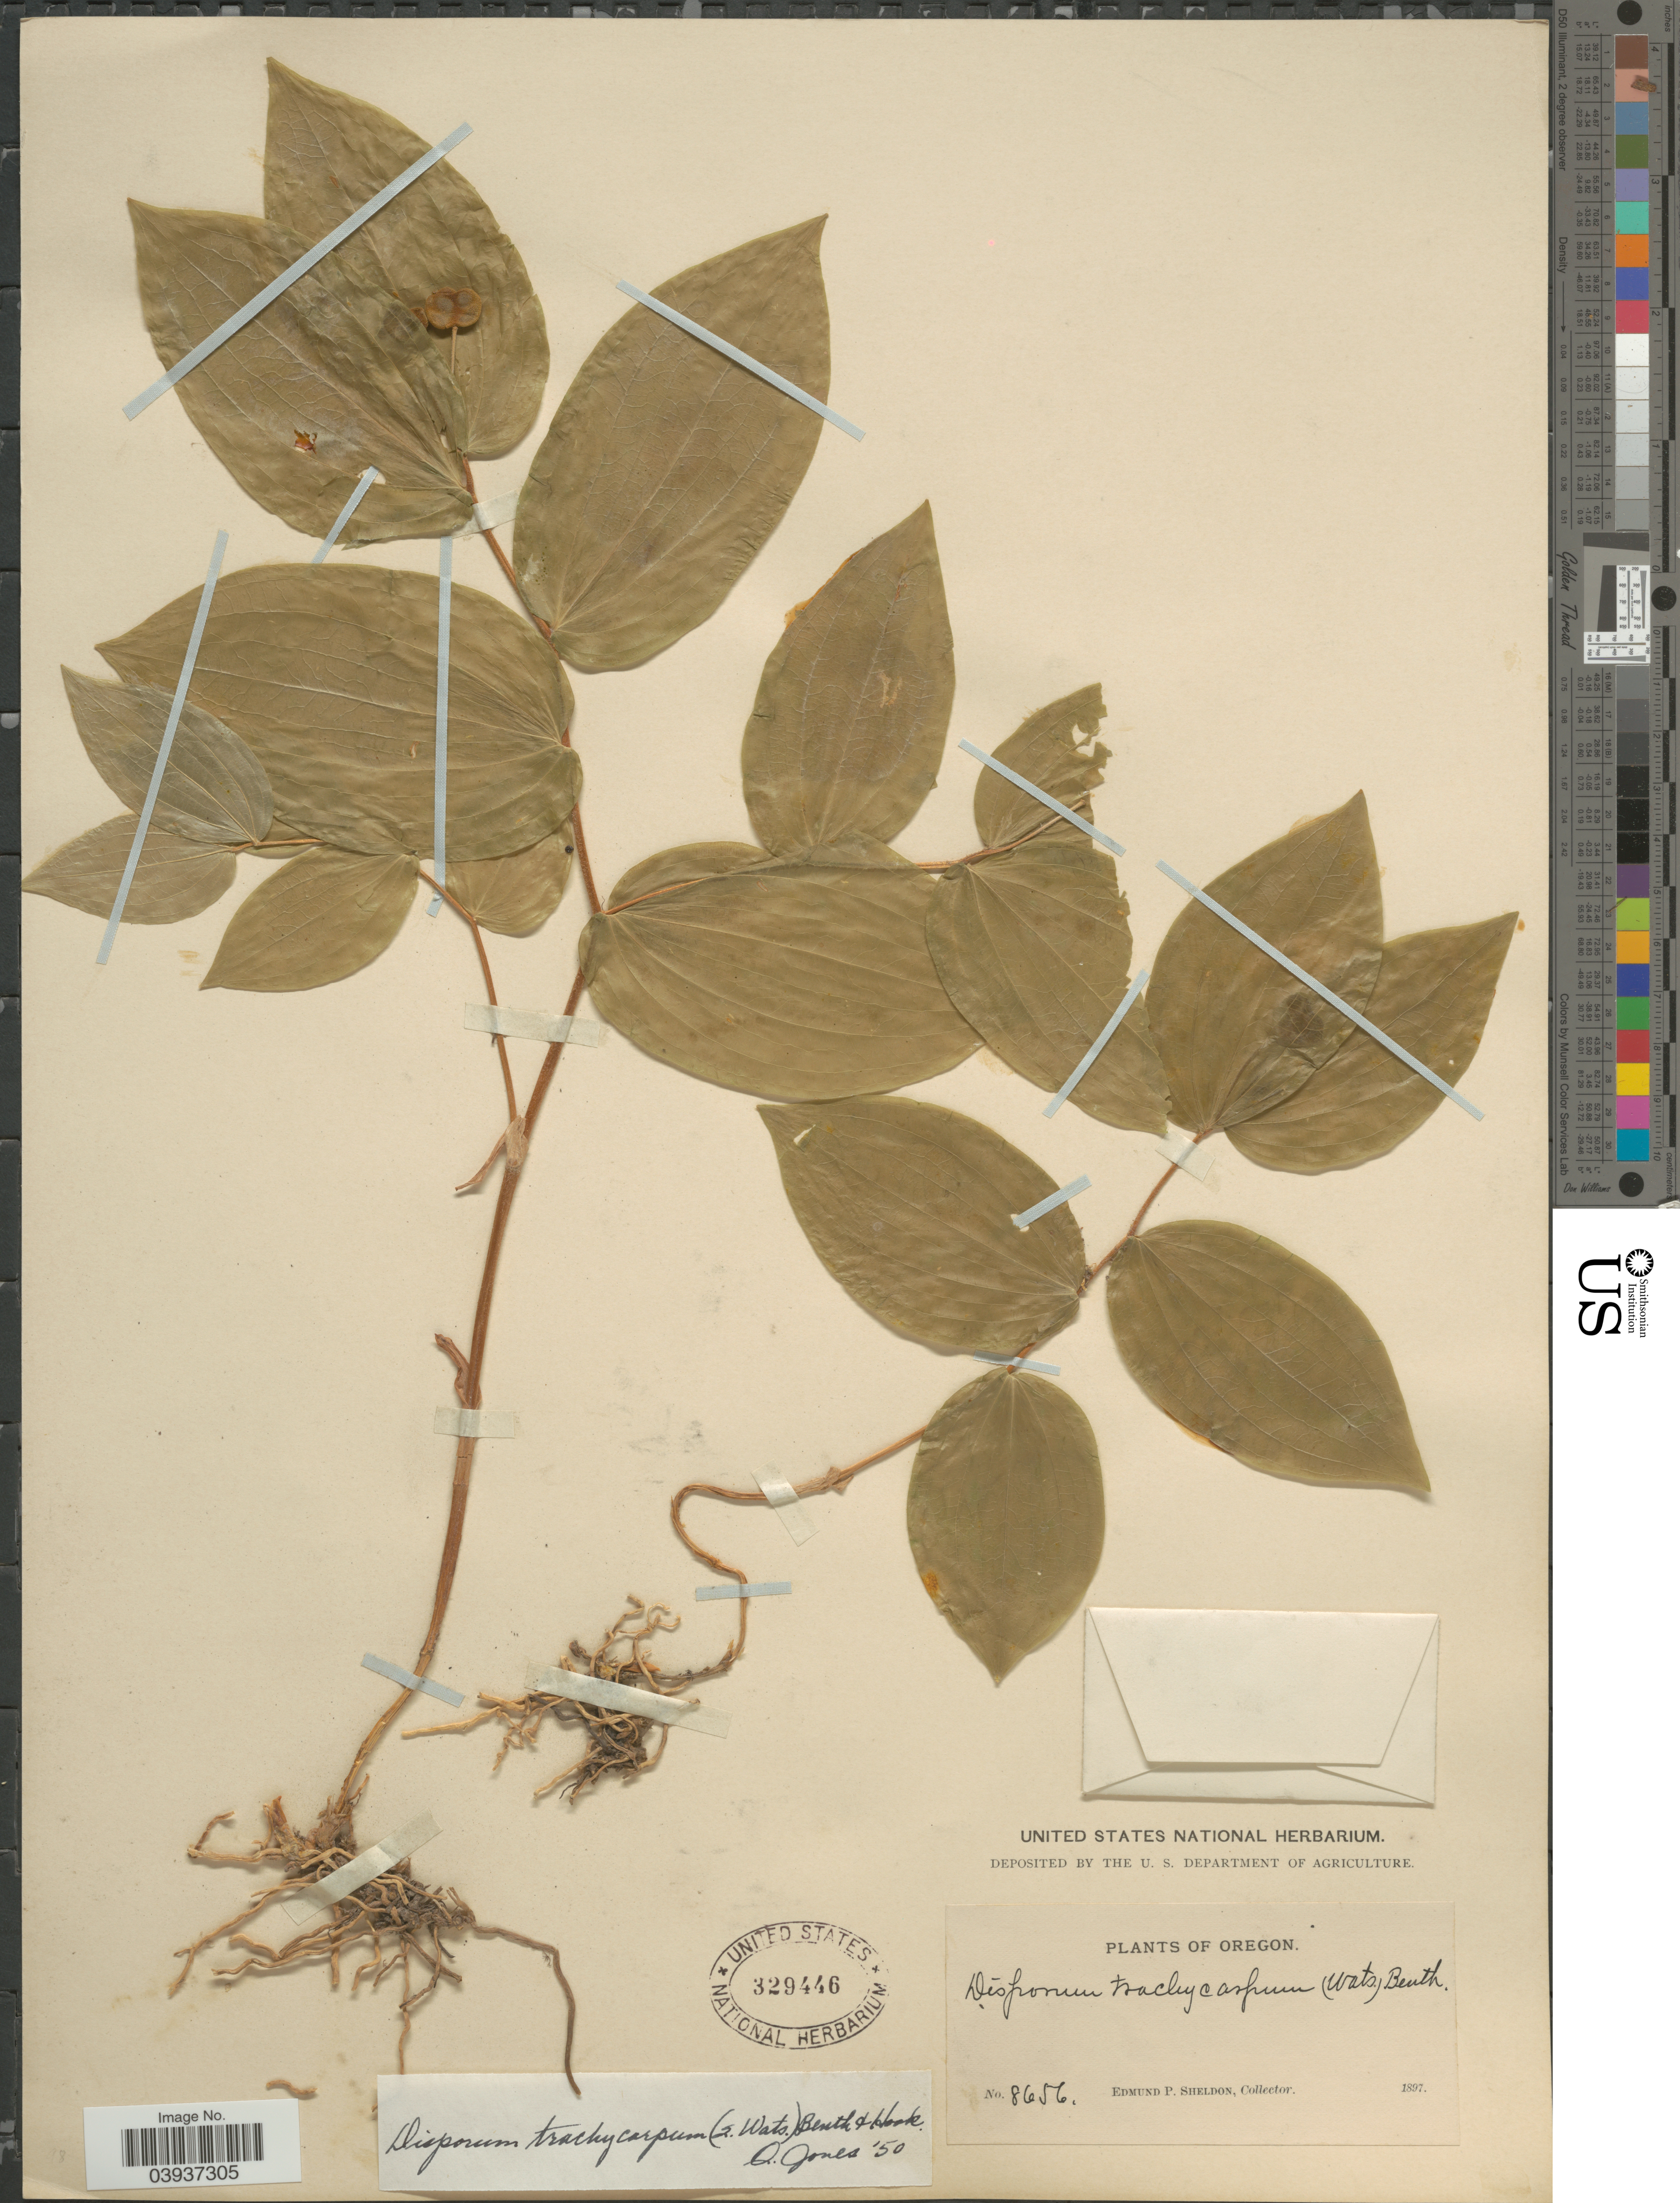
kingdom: Plantae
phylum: Tracheophyta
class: Liliopsida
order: Liliales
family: Colchicaceae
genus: Disporum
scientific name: Disporum trachycarpum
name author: (S. Watson) Benth. & Hook. f.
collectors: E. P. Sheldon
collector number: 8656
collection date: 1897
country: United States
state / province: Oregon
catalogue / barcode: US 329446